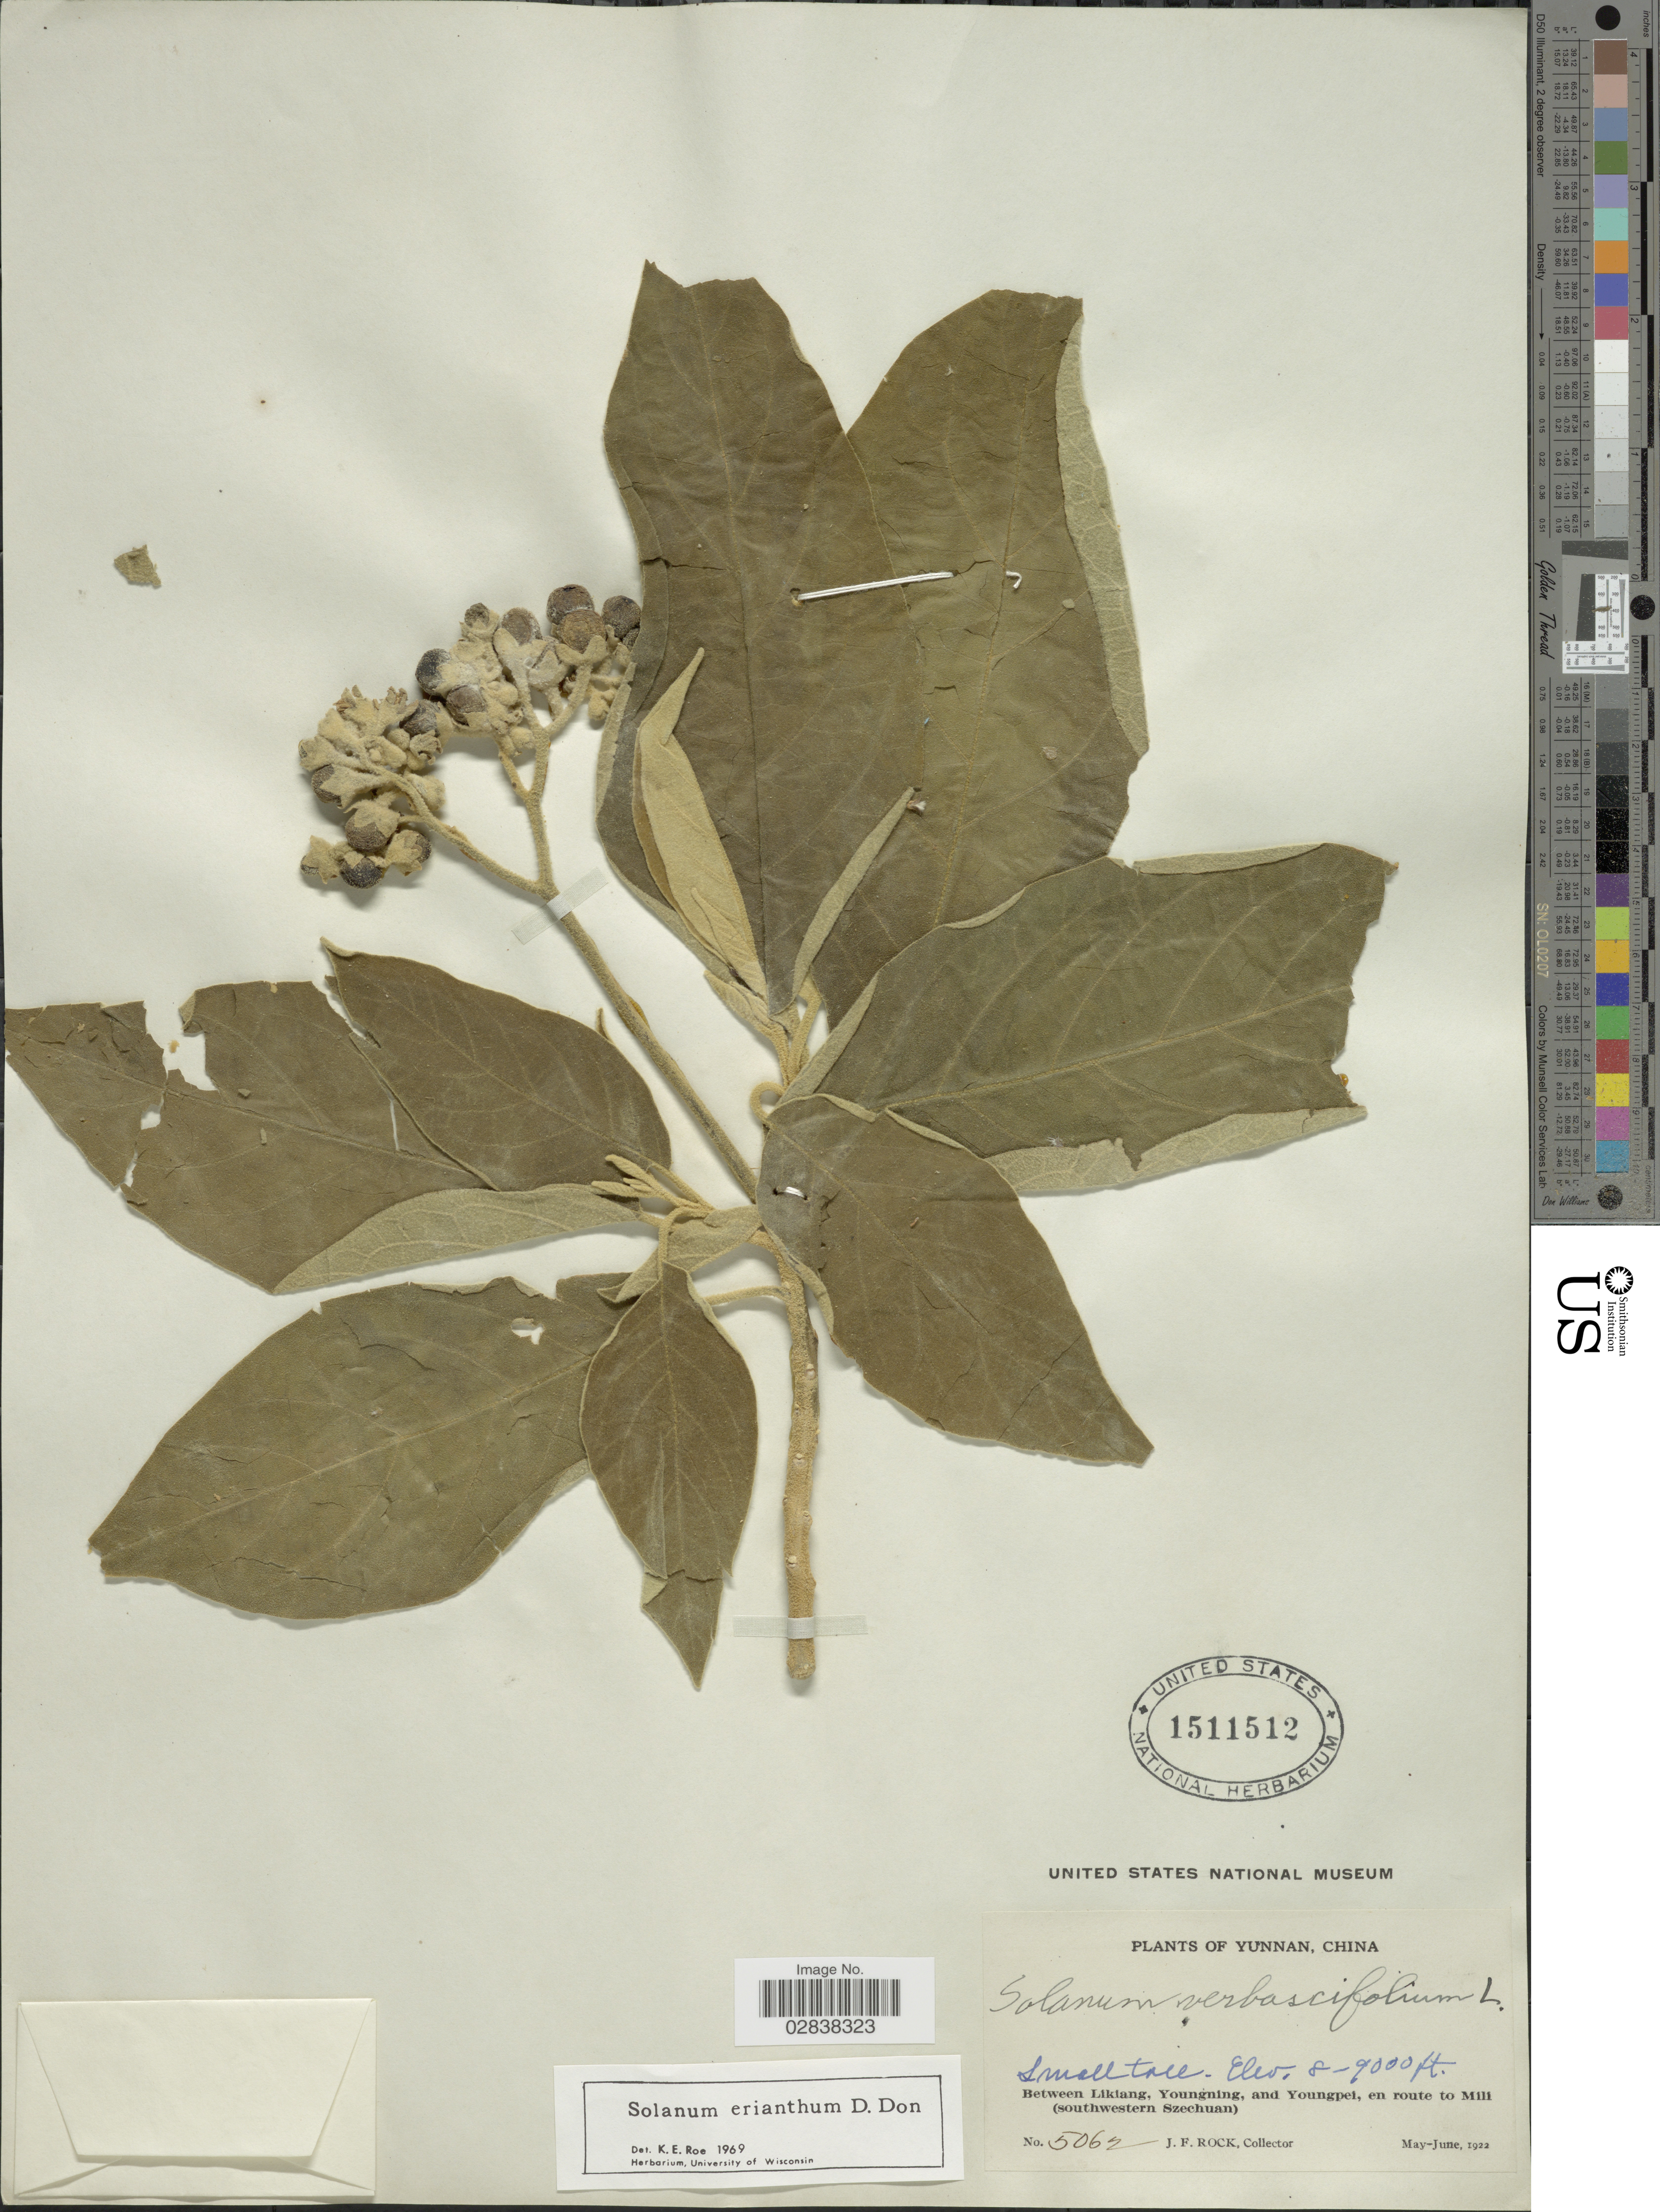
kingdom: Plantae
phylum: Tracheophyta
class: Magnoliopsida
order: Solanales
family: Solanaceae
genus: Solanum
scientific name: Solanum erianthum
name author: D. Don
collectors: J. Rock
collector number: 5062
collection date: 1922-05/1922-06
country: China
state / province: Yunnan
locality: Between Likiang, Youngning, and Youngpei, en route to Mili (southwestern Szechuan).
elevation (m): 2438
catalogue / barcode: US 1511512